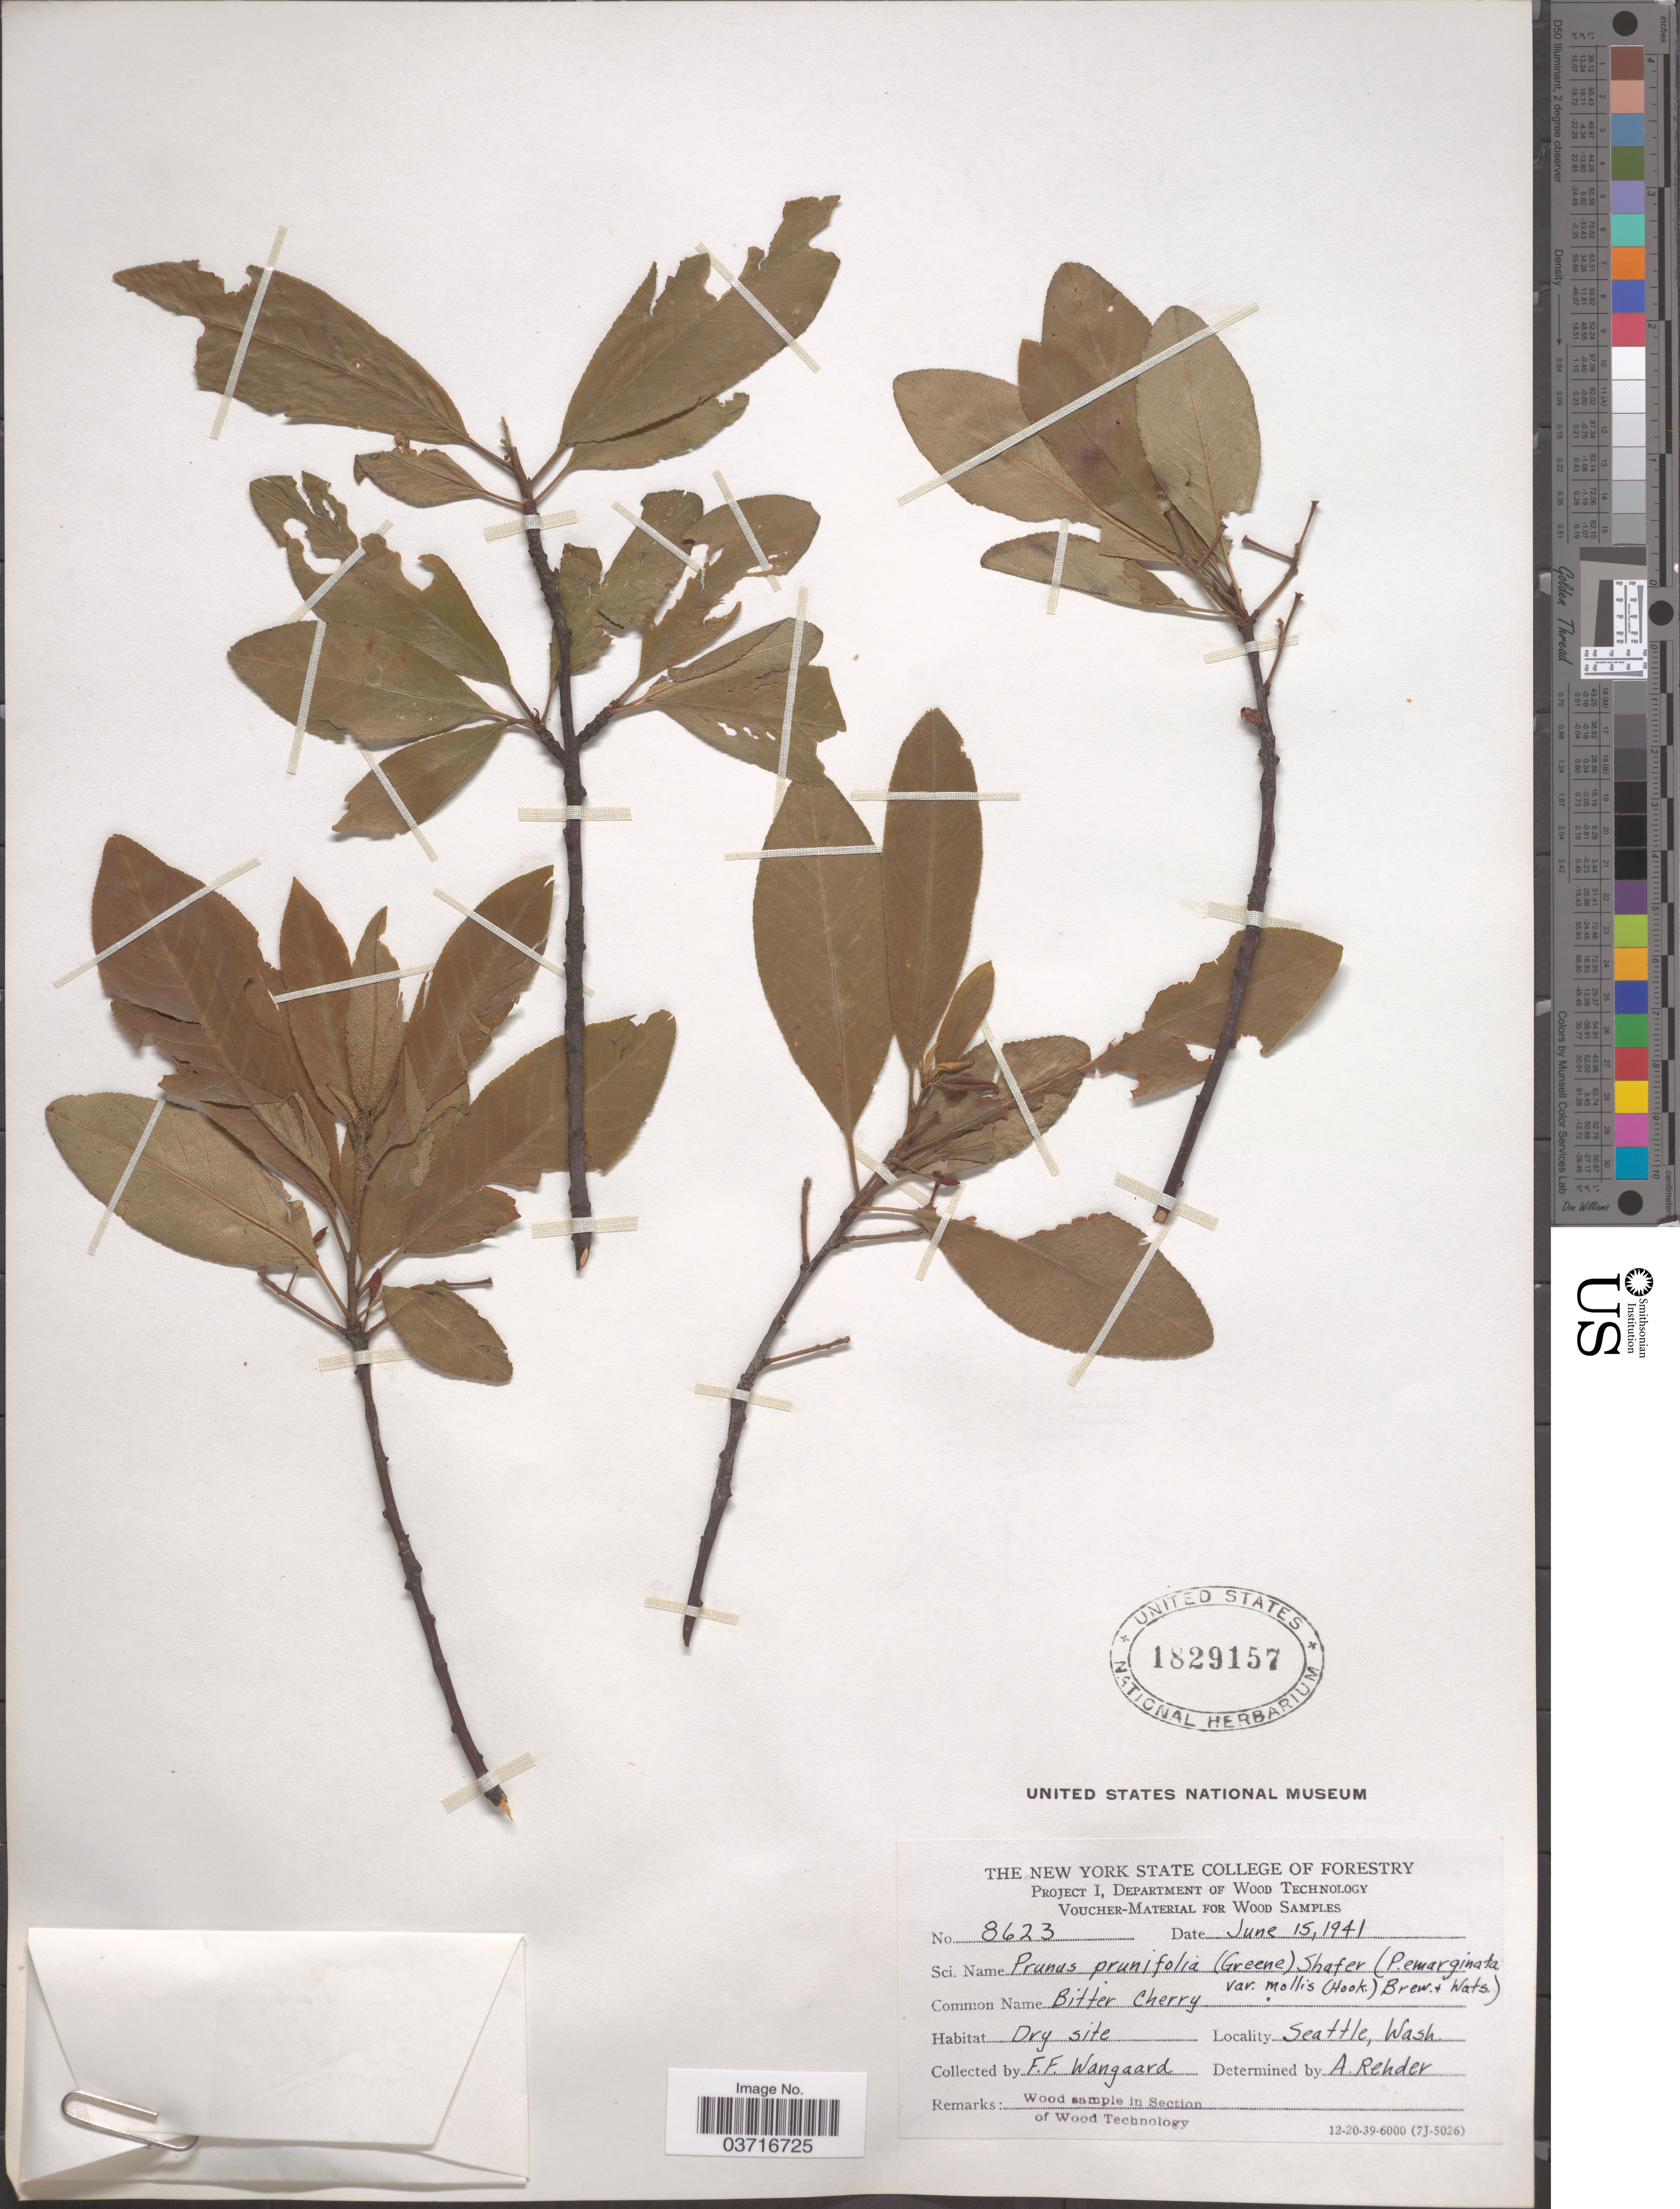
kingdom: Plantae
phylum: Tracheophyta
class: Magnoliopsida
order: Rosales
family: Rosaceae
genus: Prunus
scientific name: Prunus sp.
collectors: F. Wangaard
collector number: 8623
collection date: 1941-06-15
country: United States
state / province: Washington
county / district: King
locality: Seattle.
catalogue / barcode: US 1829157